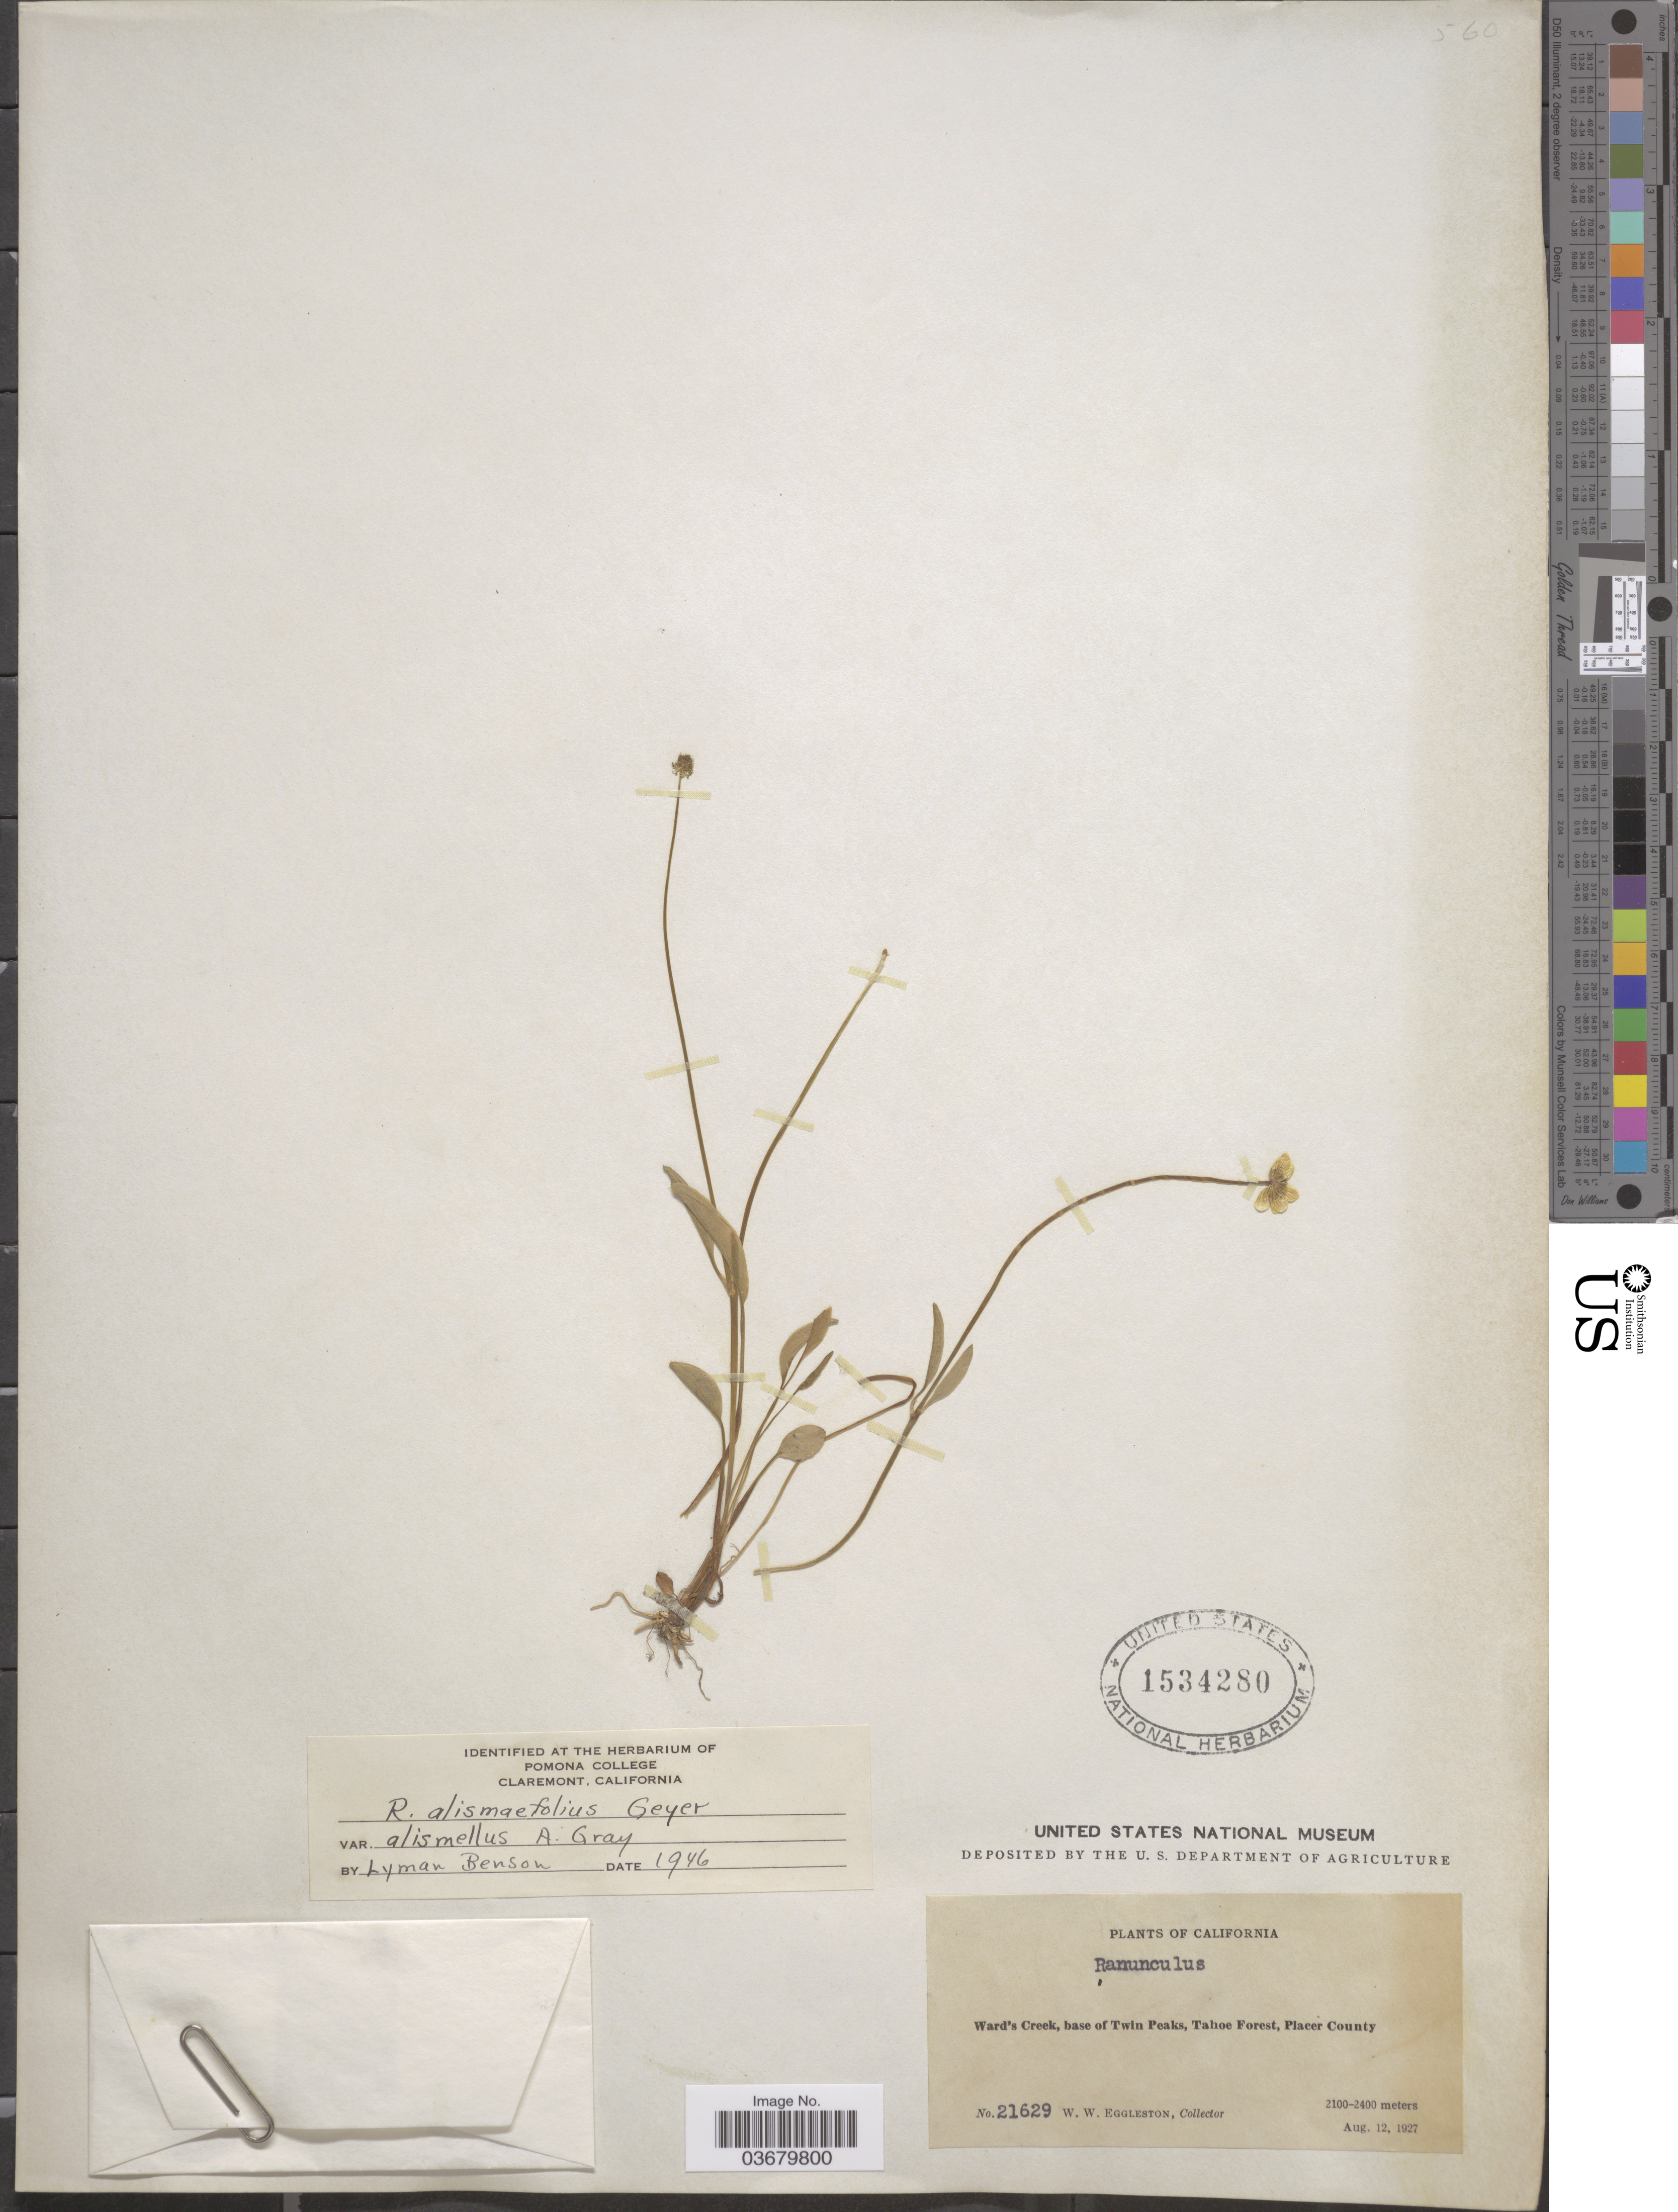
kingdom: Plantae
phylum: Tracheophyta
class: Magnoliopsida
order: Ranunculales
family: Ranunculaceae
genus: Ranunculus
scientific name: Ranunculus alismifolius var. alismellus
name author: A. Gray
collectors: W. W. Eggleston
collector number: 21629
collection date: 1927-08-12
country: United States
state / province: California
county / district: Placer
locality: Ward's Creek, base of Twin Peaks, Tahoe Forest, Placer County.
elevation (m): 2100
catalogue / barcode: US 1534280